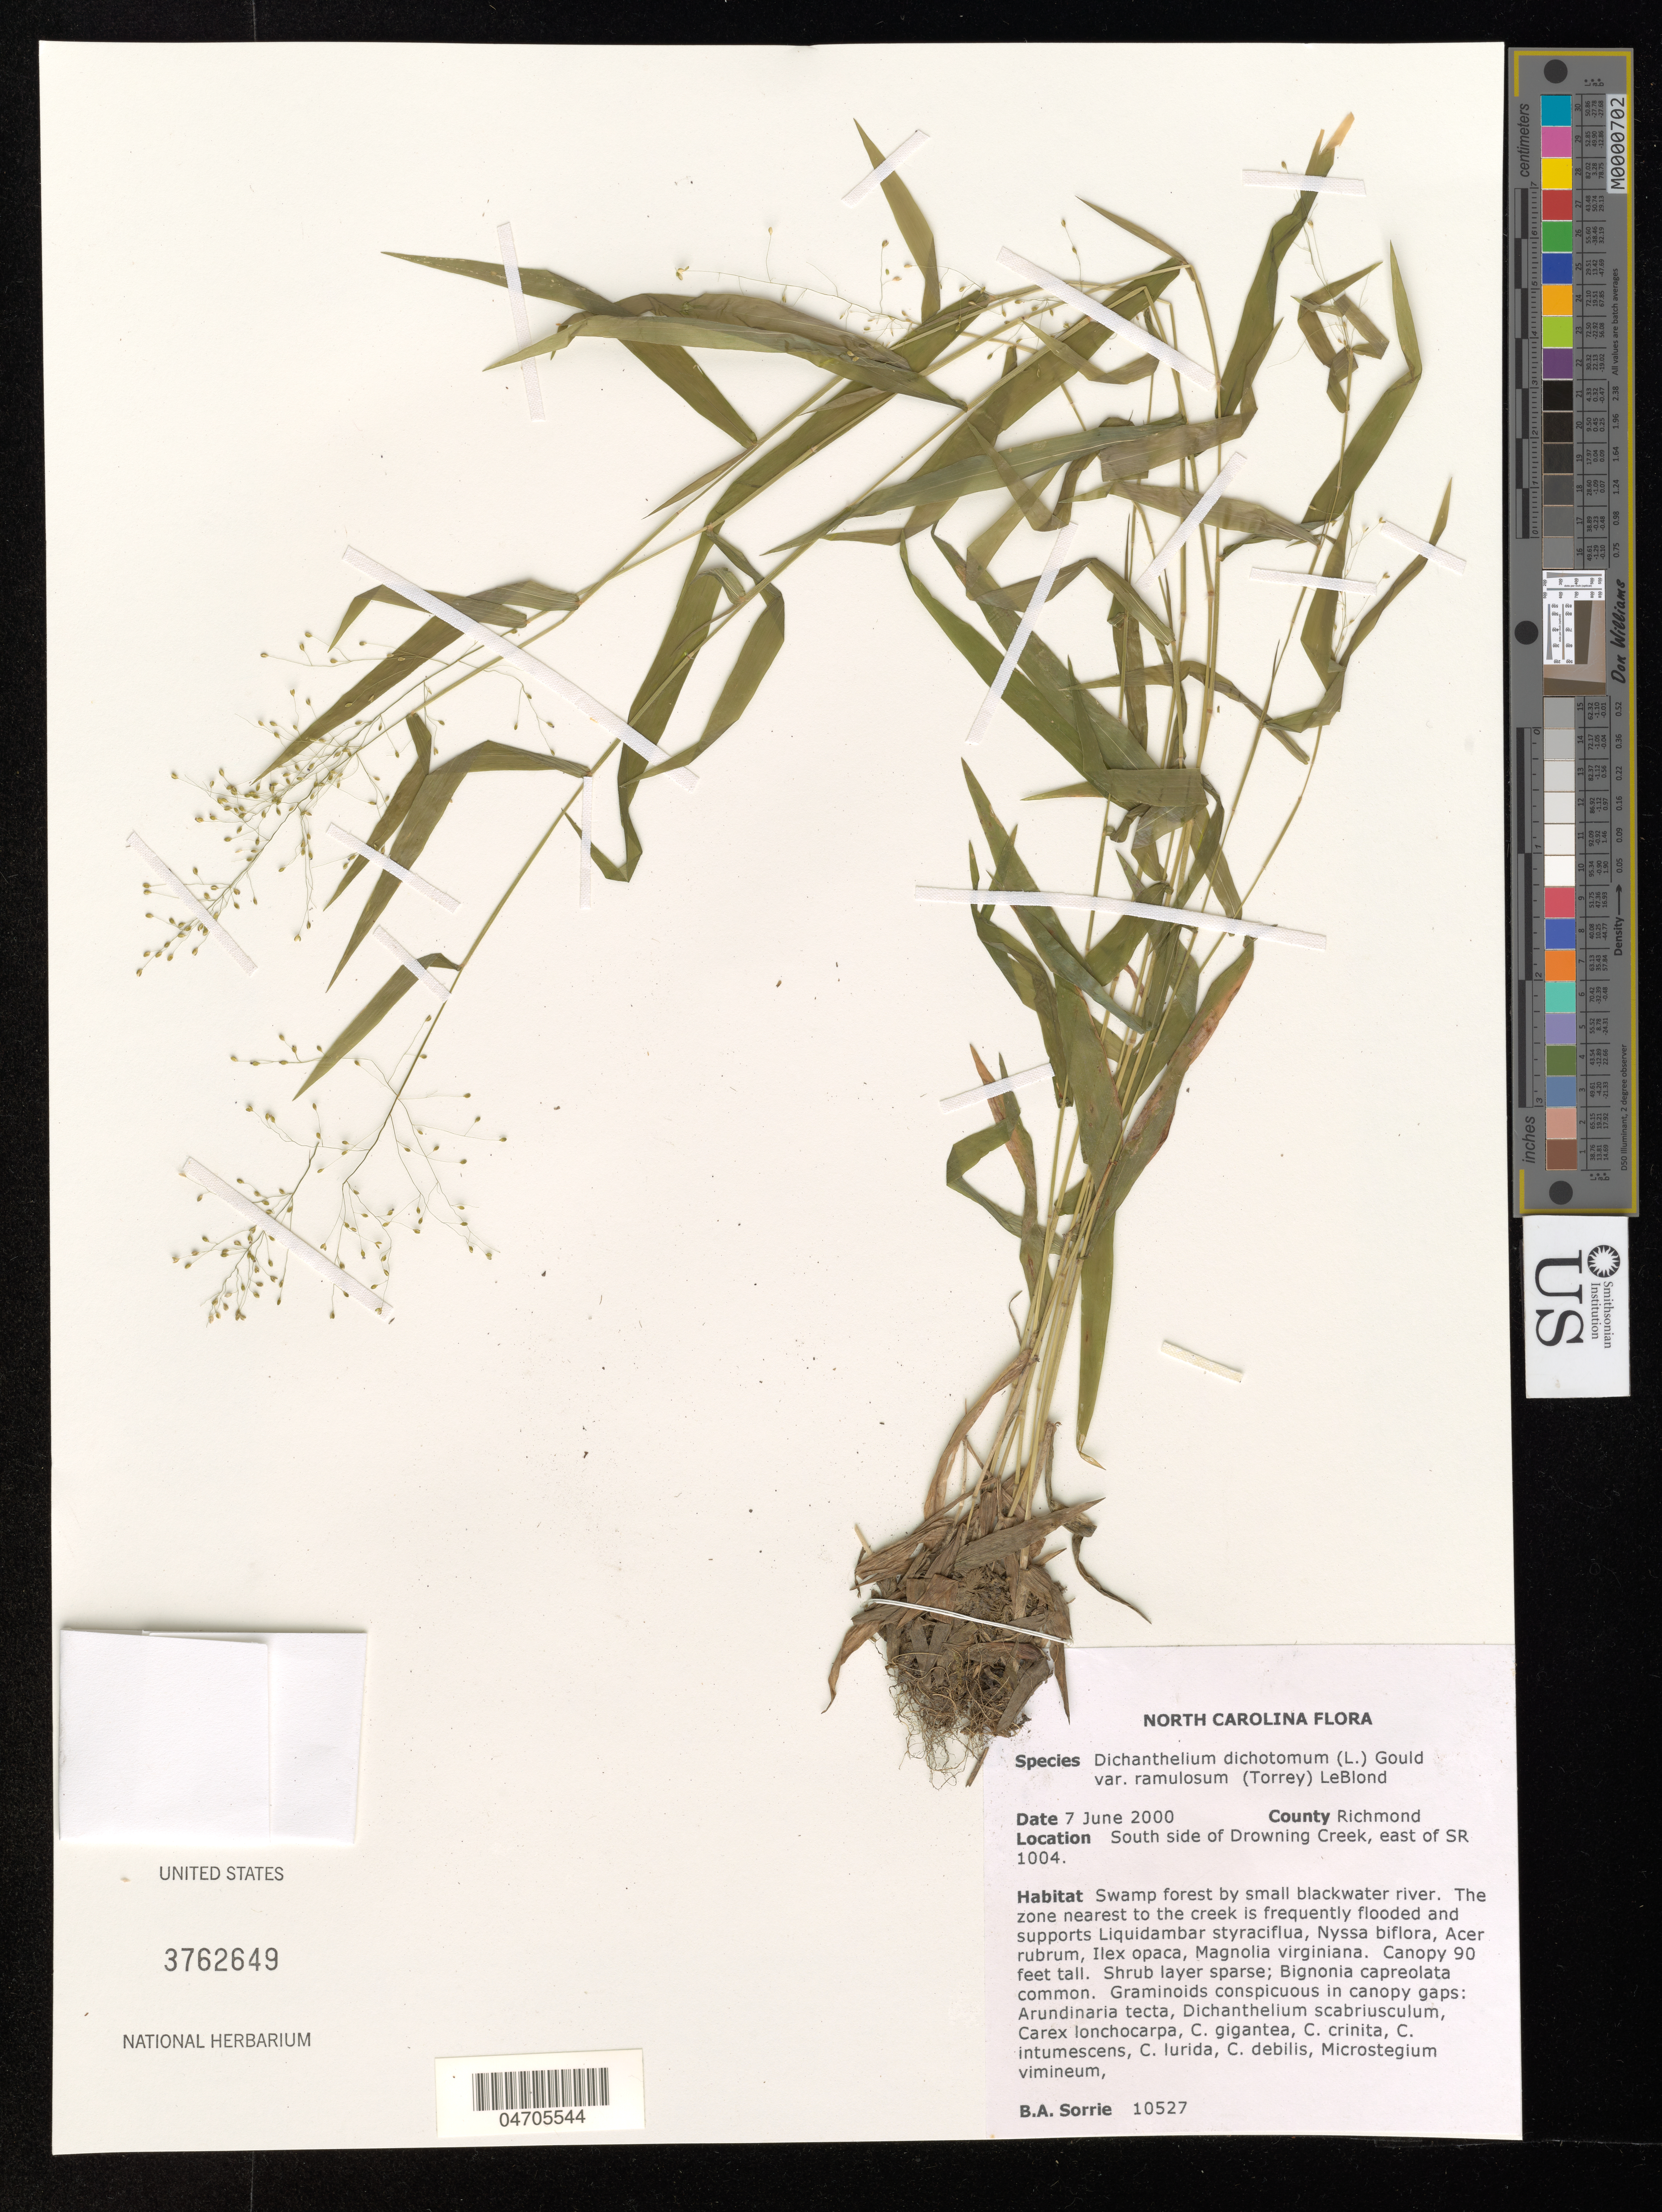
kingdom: Plantae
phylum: Tracheophyta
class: Liliopsida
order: Poales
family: Poaceae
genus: Dichanthelium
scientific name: Dichanthelium dichotomum var. ramulosum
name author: (Torr.) Lelong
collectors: B. Sorrie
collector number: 10527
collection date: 2000-06-07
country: United States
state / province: North Carolina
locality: County Richmond. South side of Drowning Creek, east of SR 1004. Swamp forest by small blackwater river.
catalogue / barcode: US 3762649